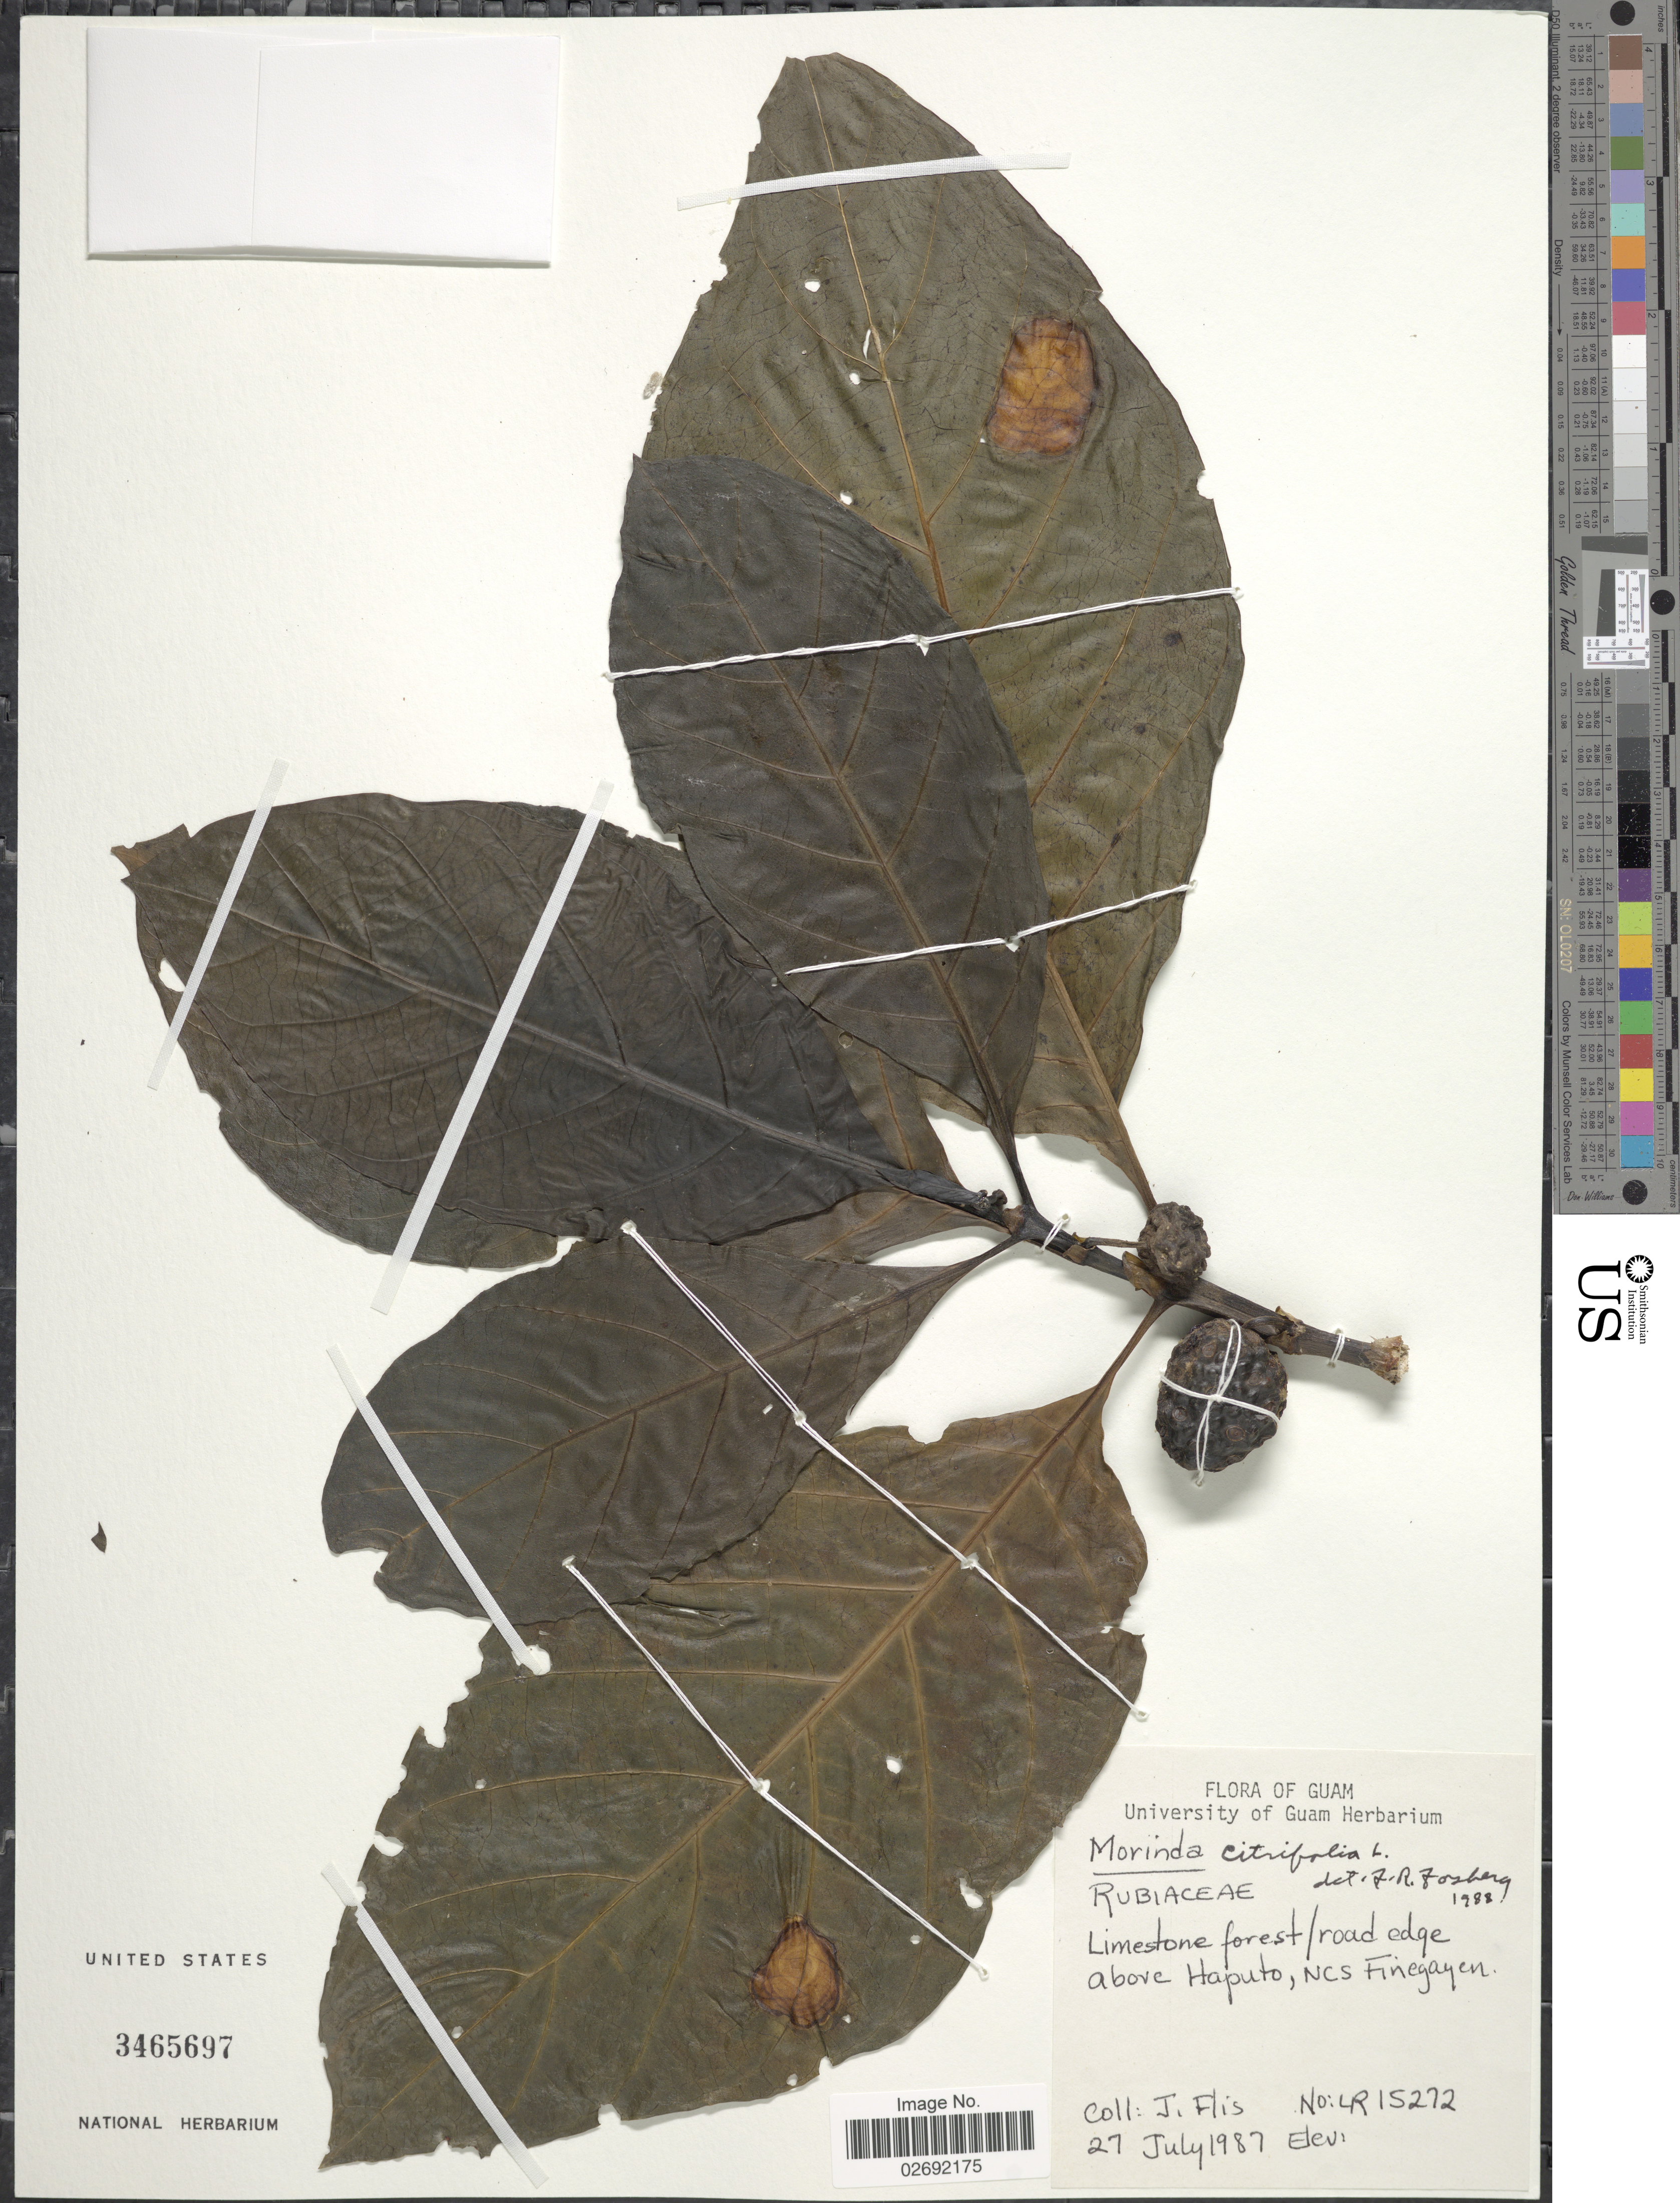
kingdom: Plantae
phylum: Tracheophyta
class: Magnoliopsida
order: Gentianales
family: Rubiaceae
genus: Morinda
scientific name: Morinda citrifolia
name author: L.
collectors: J. Flis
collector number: LR15272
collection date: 1987-07-27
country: Guam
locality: Limestone forest/road edge above Haputo, NCS Finegaycu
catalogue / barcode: US 3465697